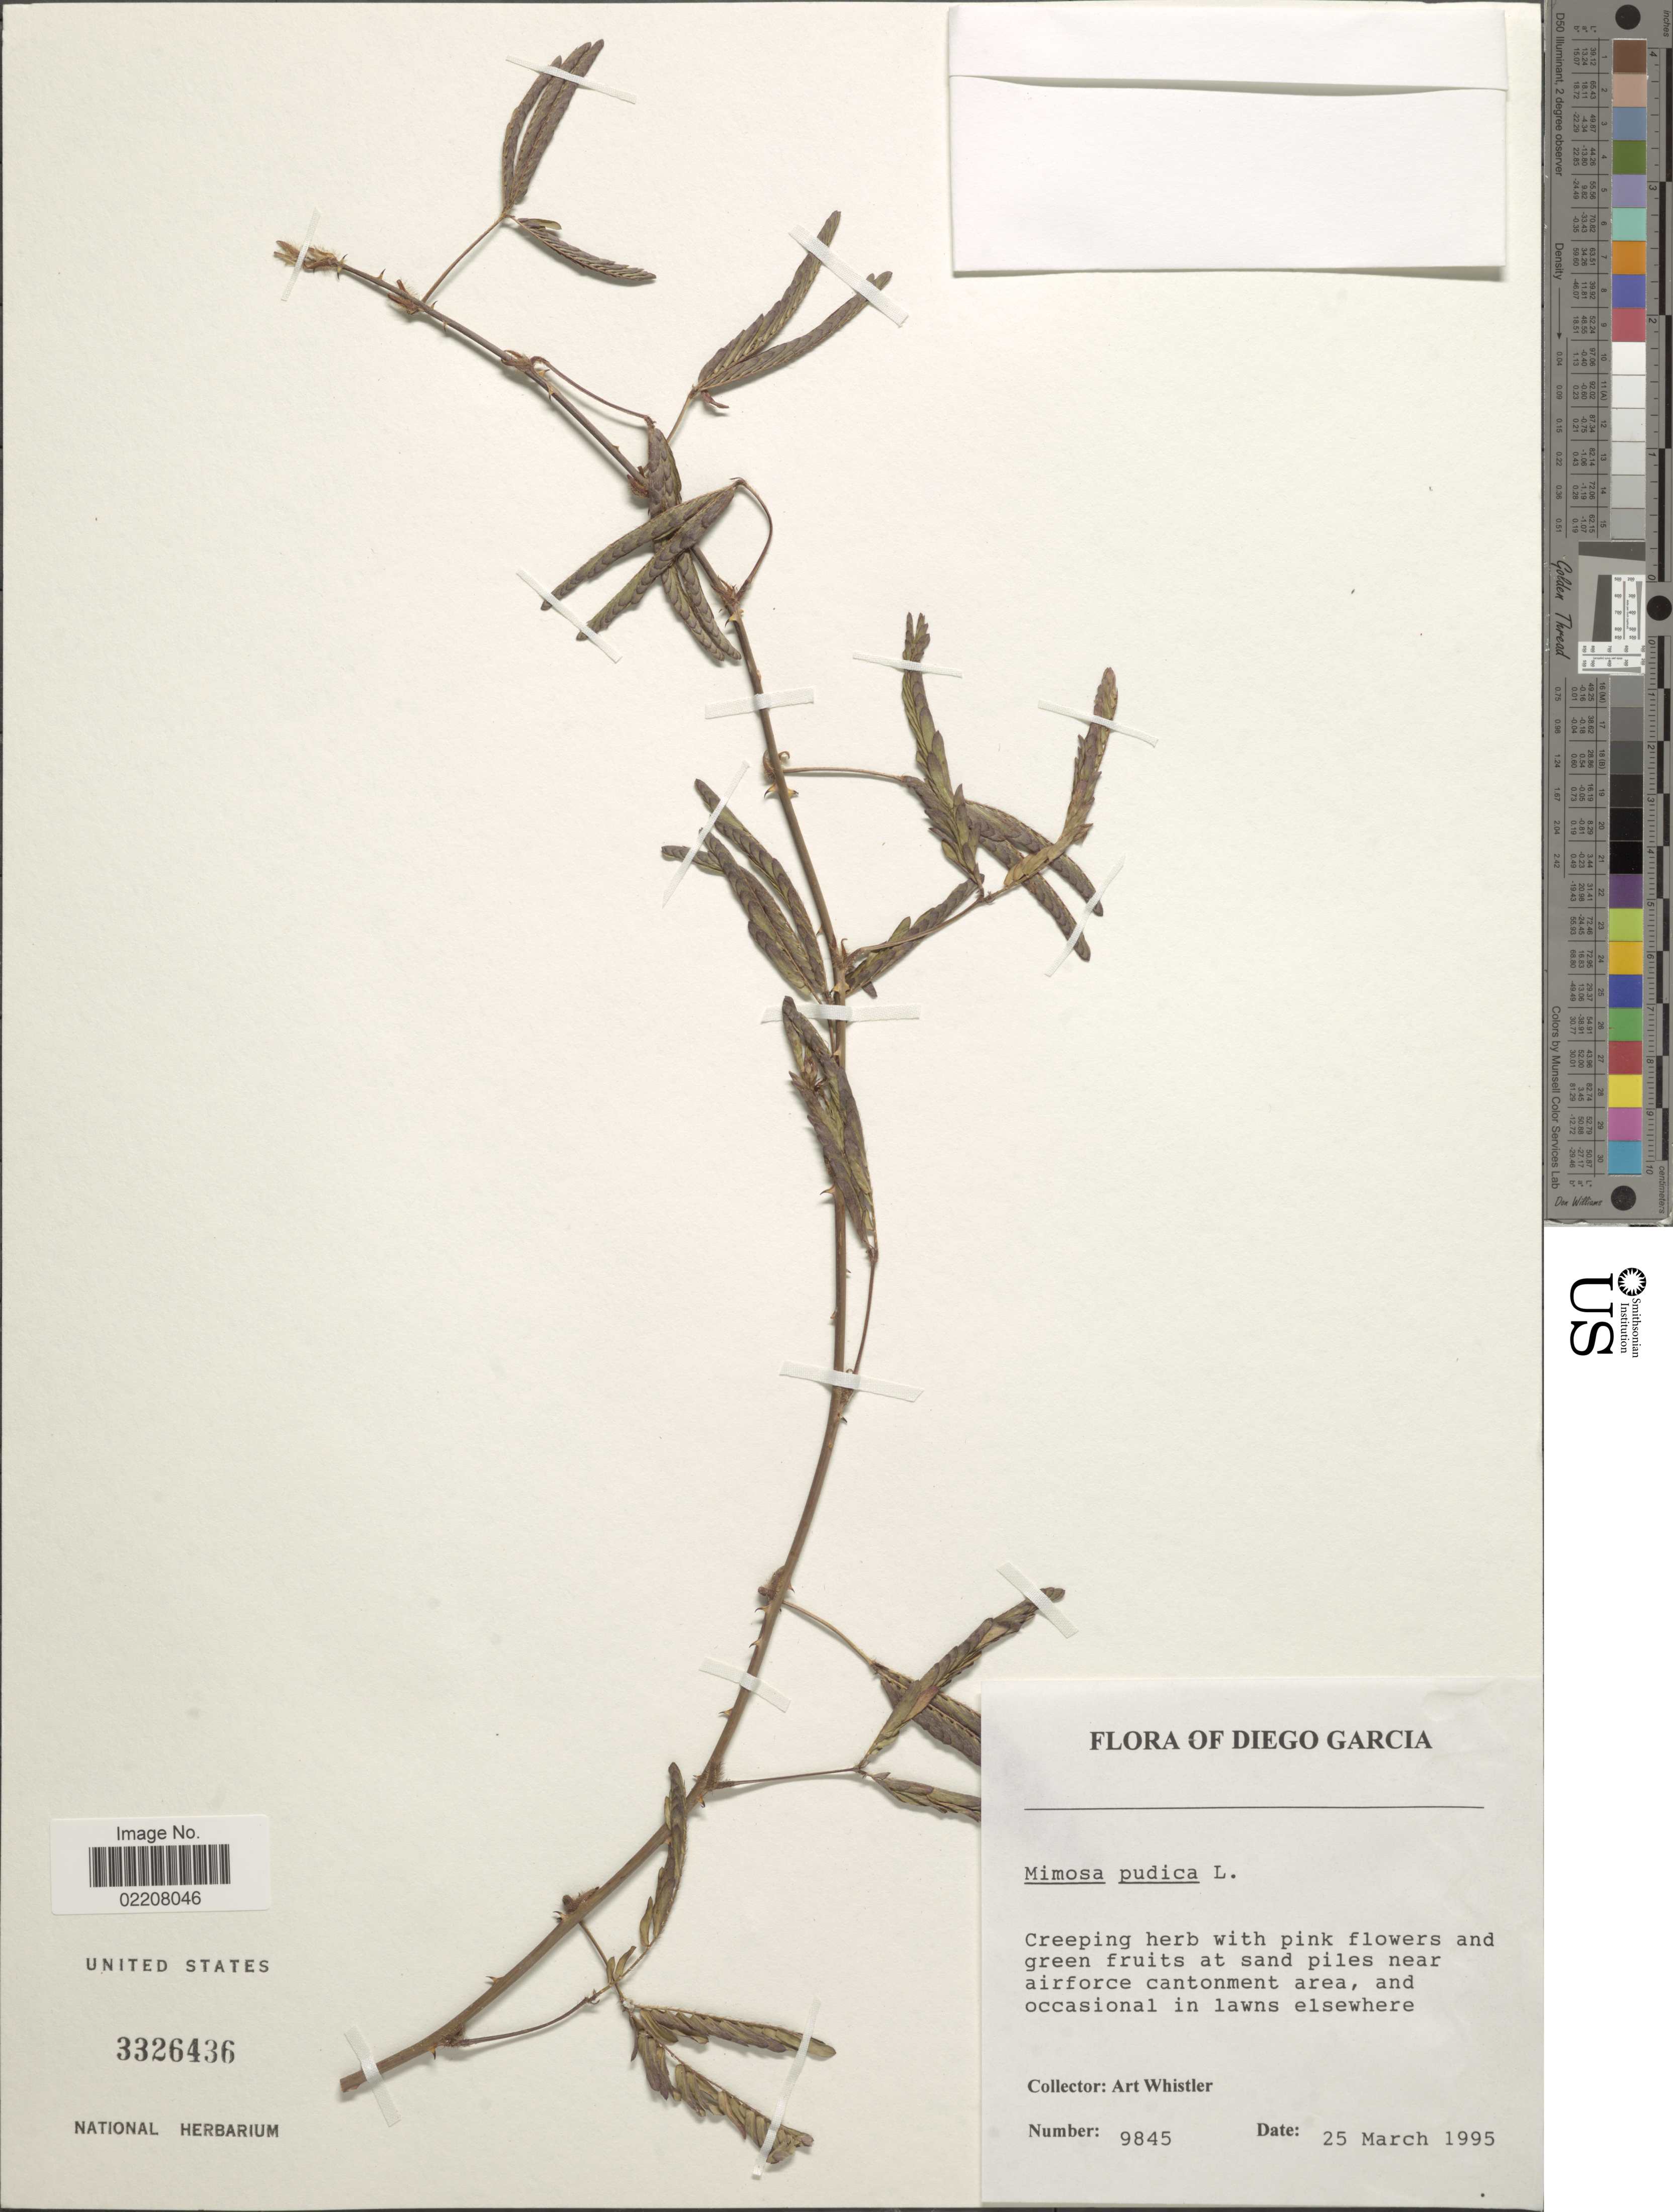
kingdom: Plantae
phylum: Tracheophyta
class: Magnoliopsida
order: Fabales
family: Fabaceae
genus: Mimosa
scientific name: Mimosa pudica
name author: L.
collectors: A. Whistler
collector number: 9845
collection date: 1995-03-25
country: British Indian Ocean Territory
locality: Diego Garcia, near airforce cantonment area, and occasional in lawns elsewhere.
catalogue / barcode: US 3326436